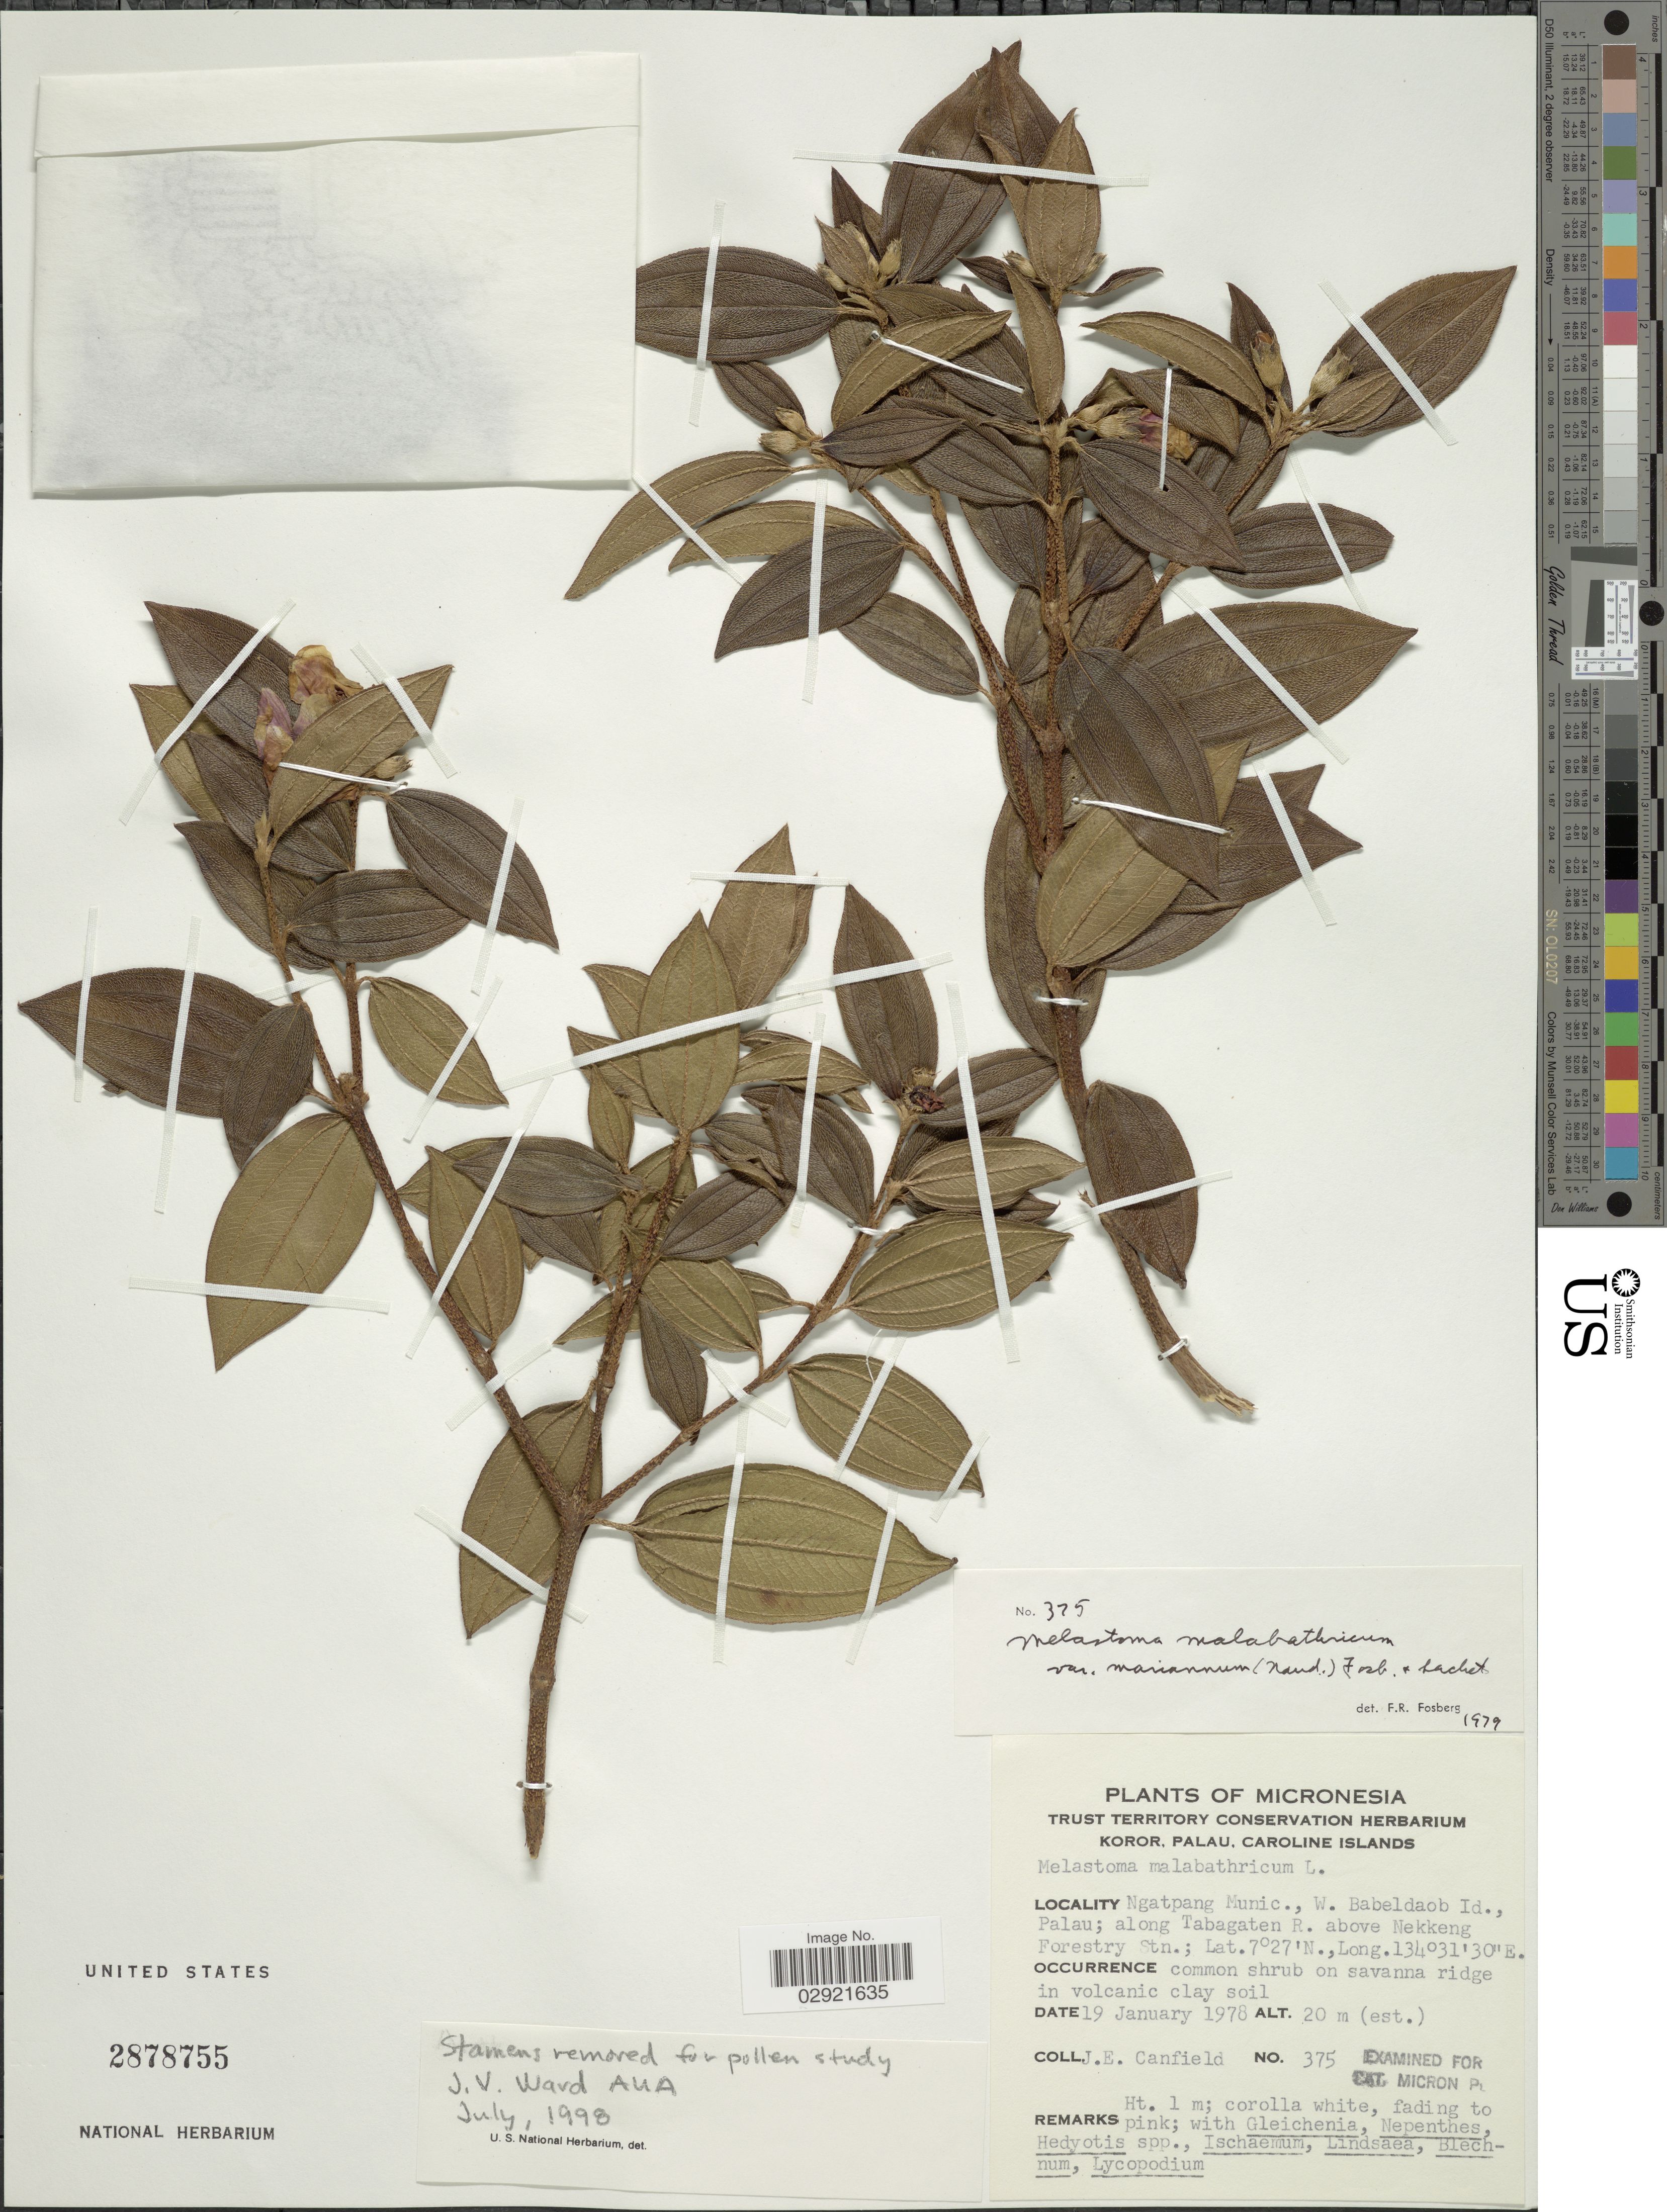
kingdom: Plantae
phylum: Tracheophyta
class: Magnoliopsida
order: Myrtales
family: Melastomataceae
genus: Melastoma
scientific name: Melastoma malabathricum var. marianum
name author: (Naudin) Fosberg & Sachet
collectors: J. E. Canfield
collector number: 375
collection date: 1978-01-19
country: Palau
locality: Ngatpang Munic., W. Babeldaob Id., Palau; along Tabagaten R. above Nekkeng Forestry Stn.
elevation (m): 20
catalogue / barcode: US 2878755